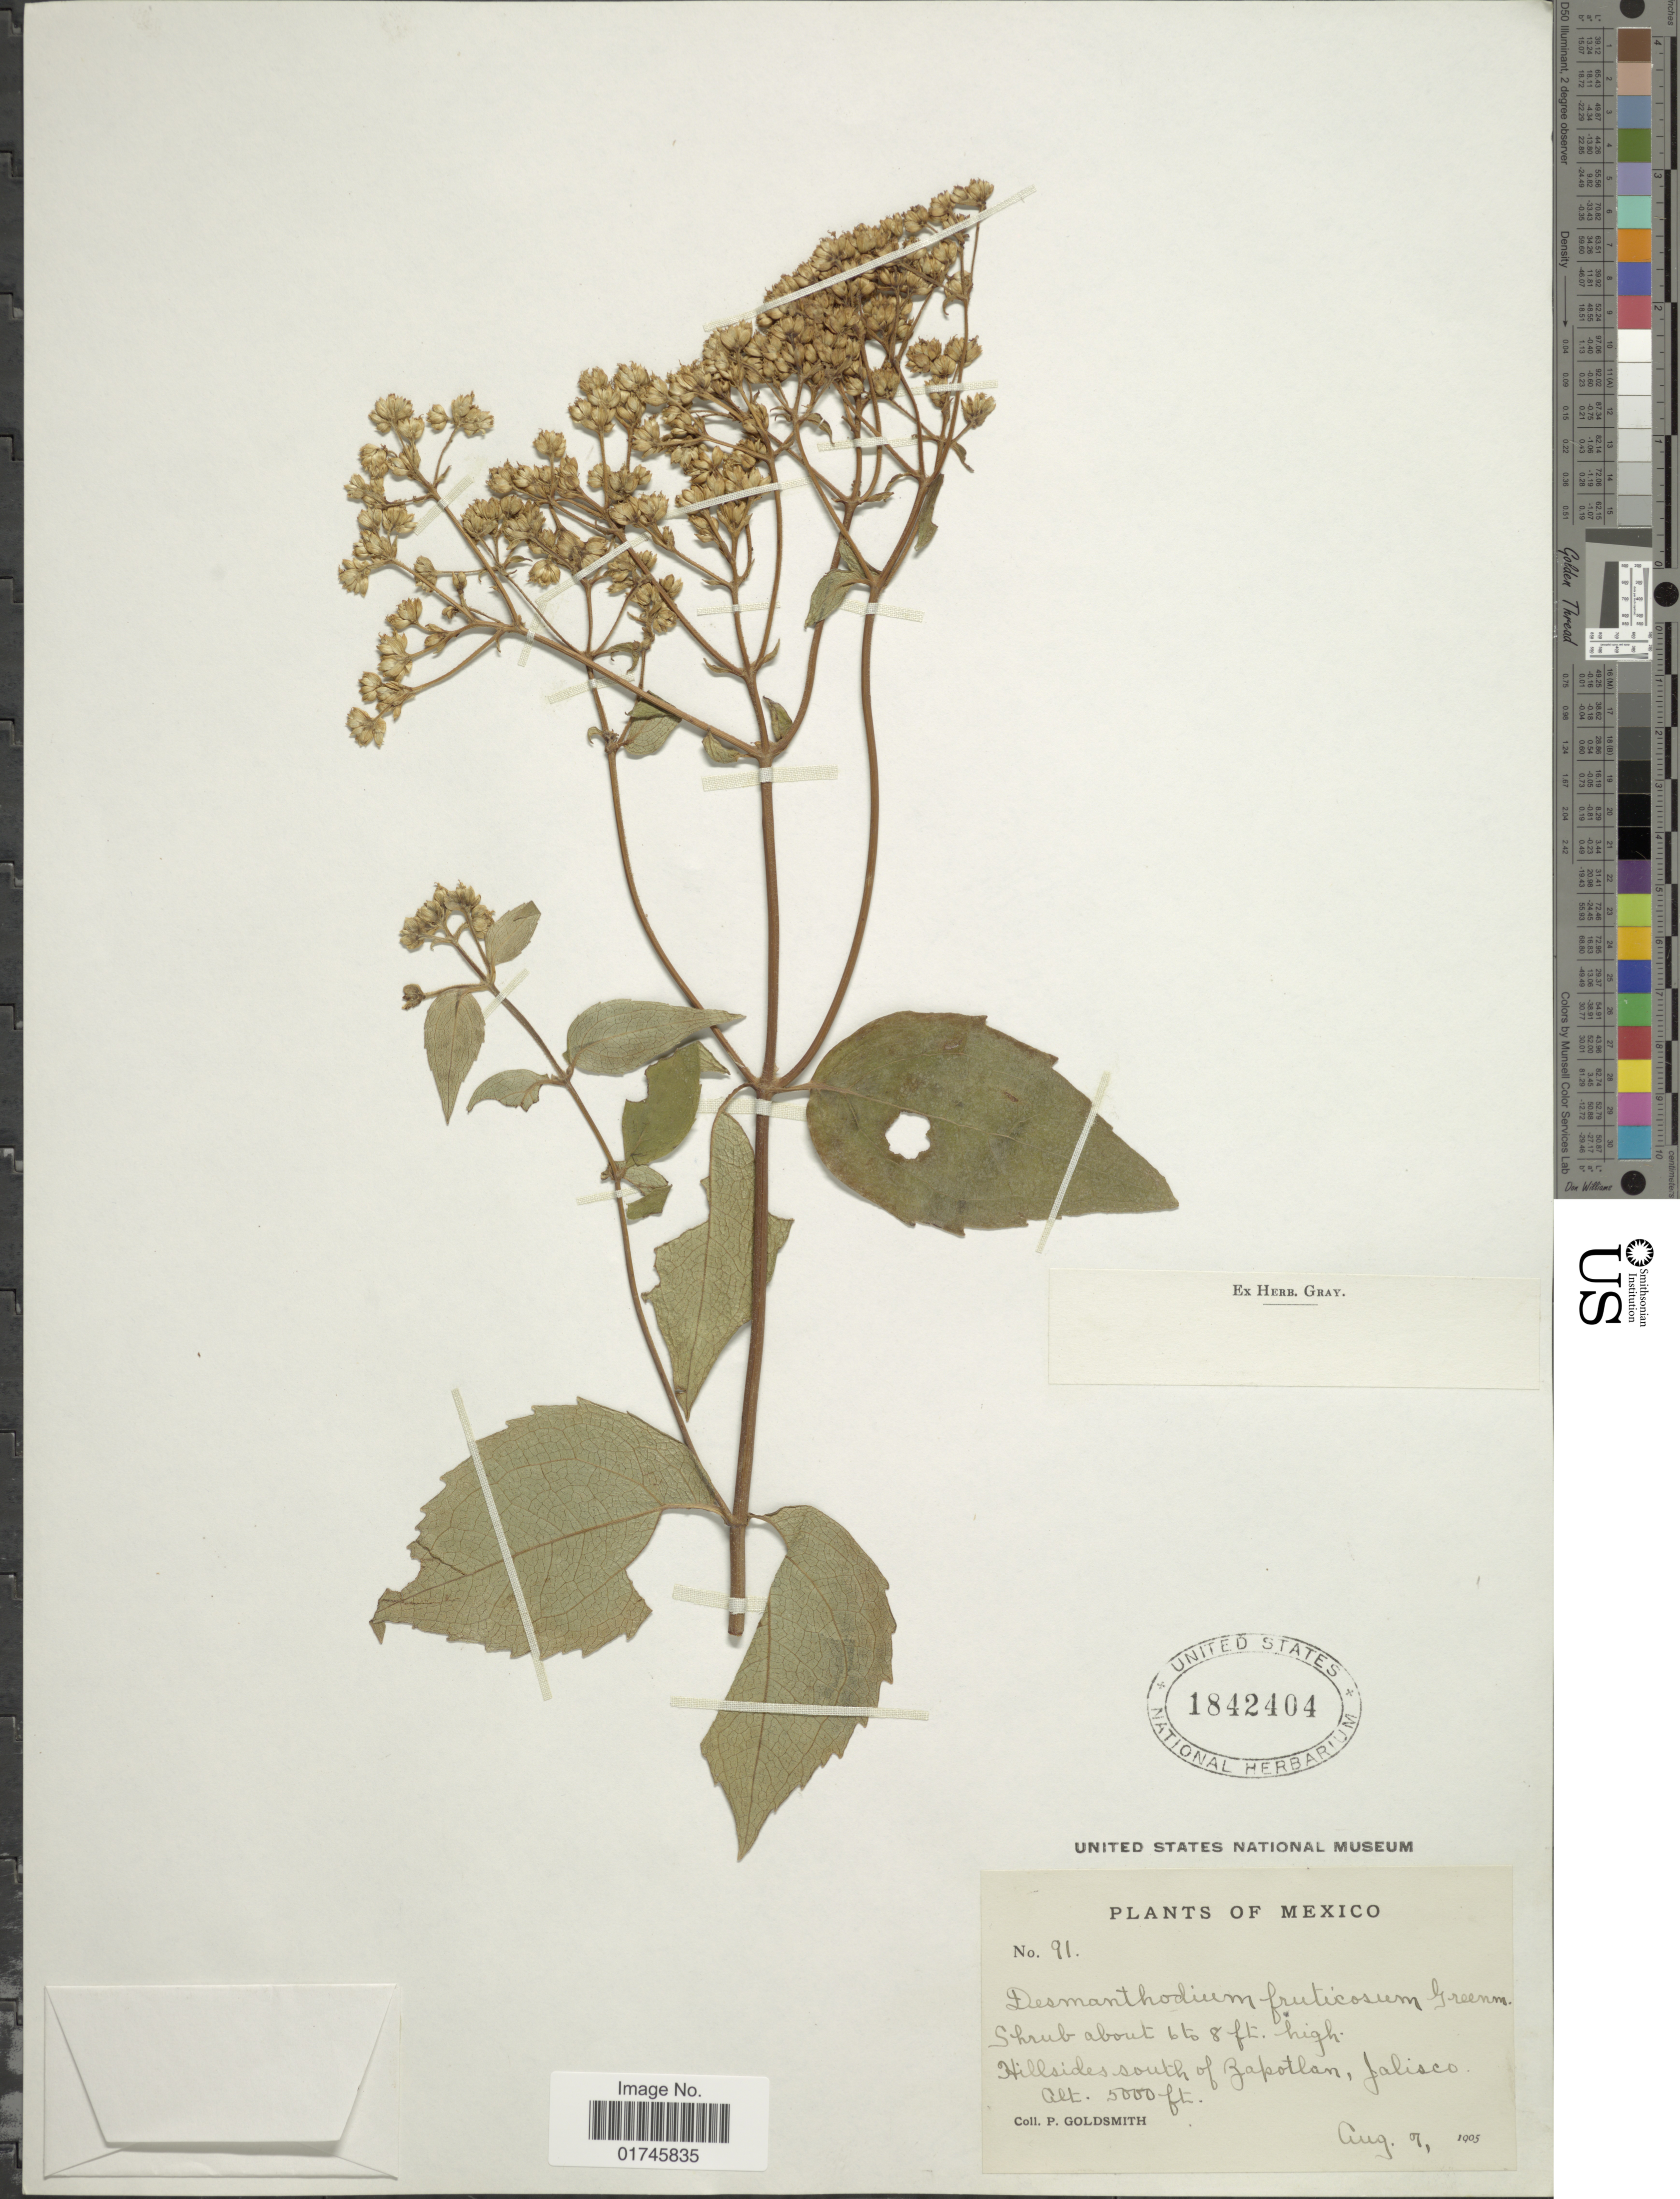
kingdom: Plantae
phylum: Tracheophyta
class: Magnoliopsida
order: Asterales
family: Asteraceae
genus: Desmanthodium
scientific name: Desmanthodium fruticosum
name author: Greenm.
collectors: P. Goldsmith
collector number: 91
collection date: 1905-08-07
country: Mexico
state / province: México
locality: Hillsides south of Zapotlan, Jalisco.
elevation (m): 1524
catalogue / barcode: US 1842404